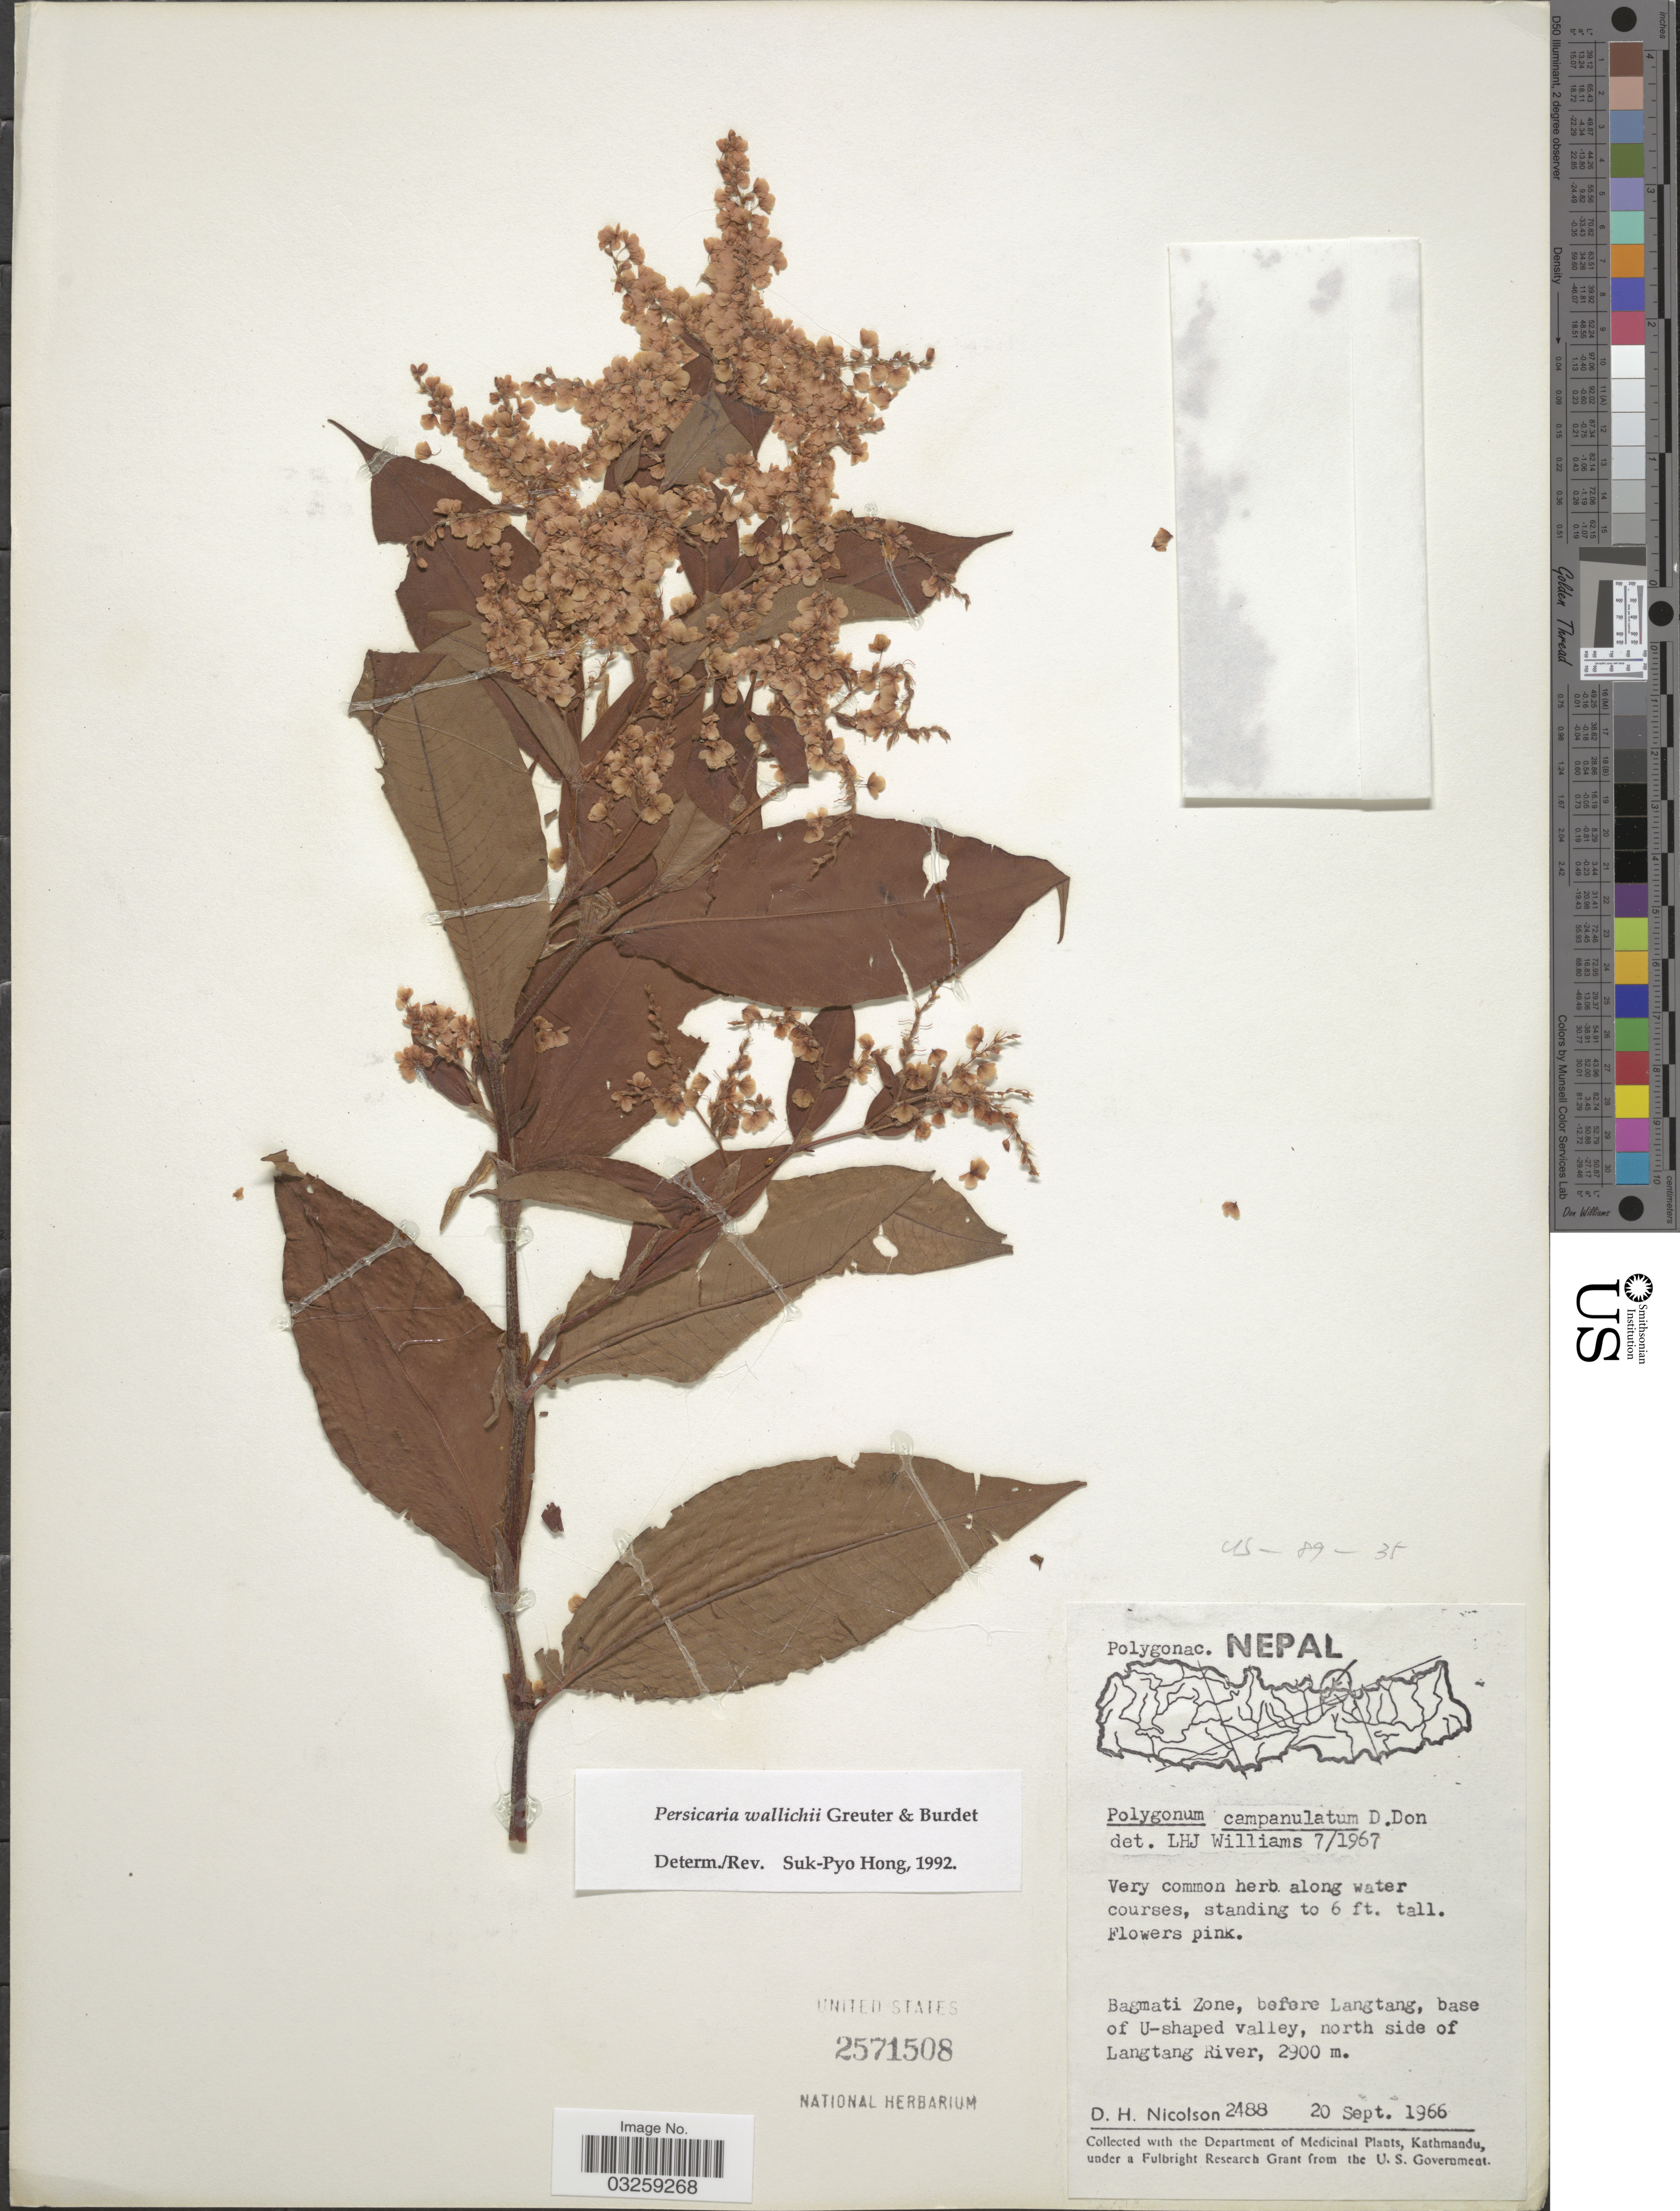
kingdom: Plantae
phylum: Tracheophyta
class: Magnoliopsida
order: Caryophyllales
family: Polygonaceae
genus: Koenigia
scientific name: Koenigia polystachya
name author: (Wall. ex Meisn.) T.M. Schust. & Reveal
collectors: D. H. Nicolson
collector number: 2488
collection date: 1966-09-20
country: Nepal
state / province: Bagmati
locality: Bagmati Zone, befere Langtang, base of U-shaped valley, north side of Langtang River.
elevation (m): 2900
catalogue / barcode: US 2571508